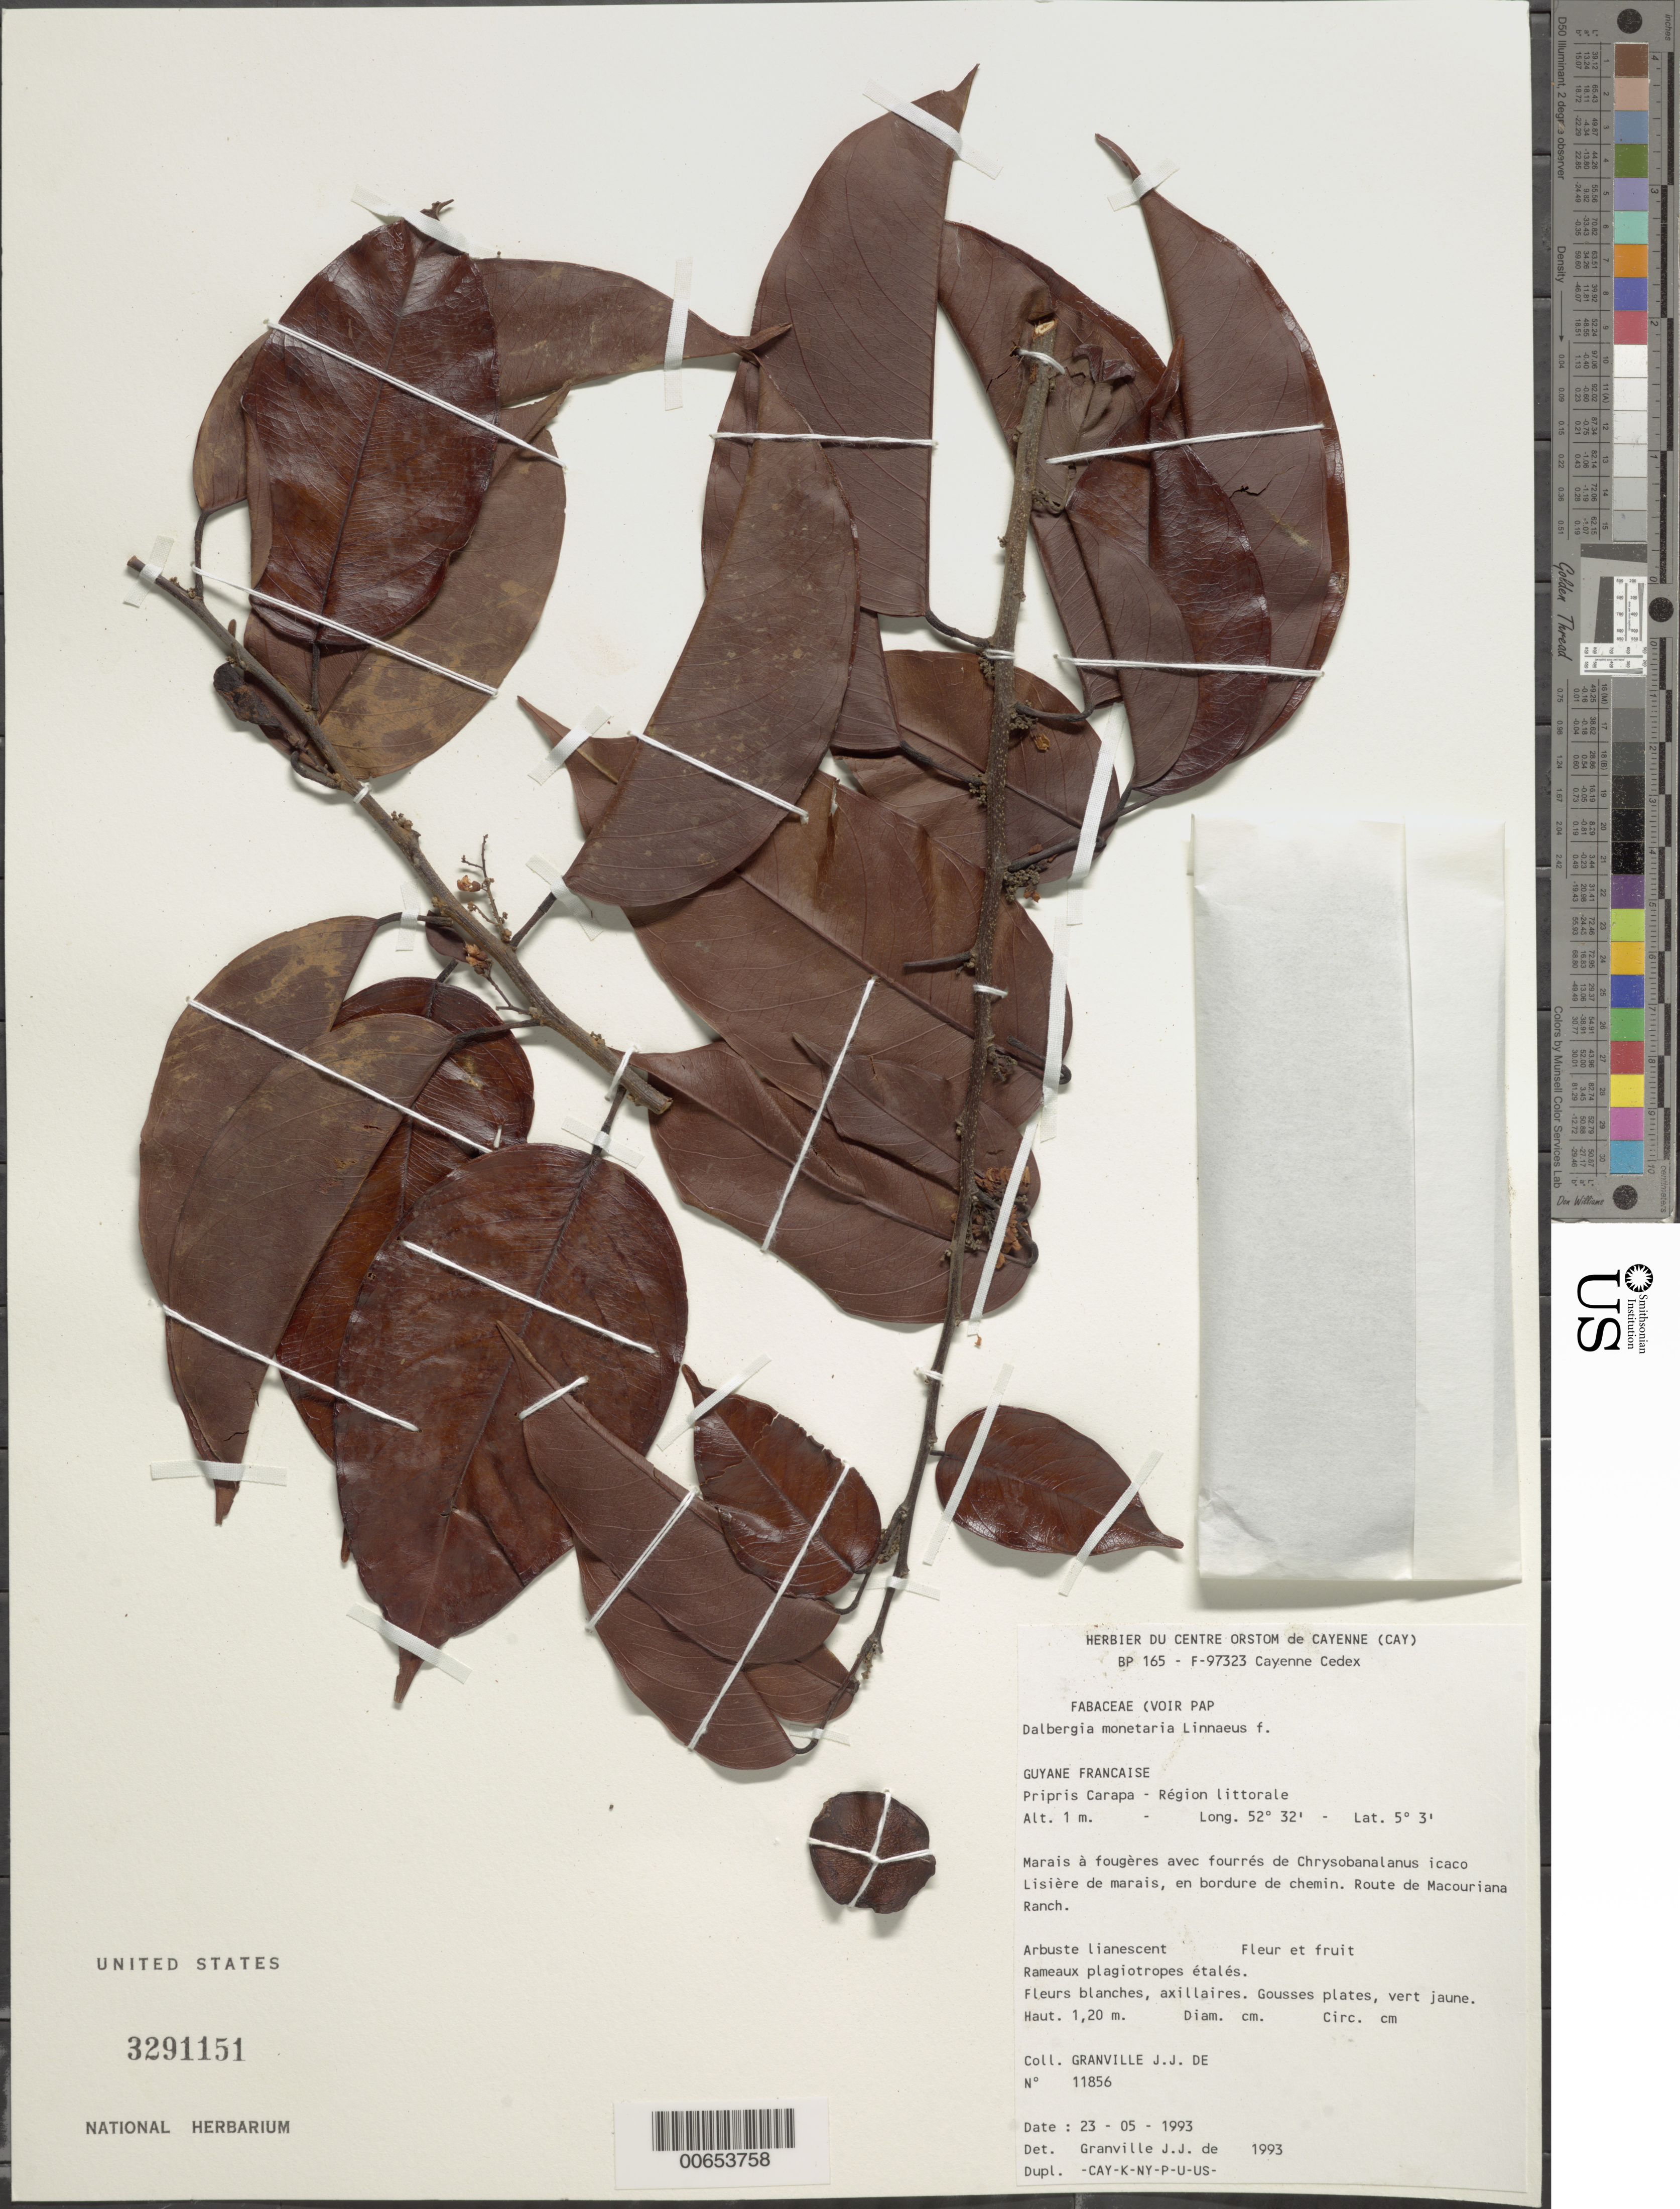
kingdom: Plantae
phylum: Tracheophyta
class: Magnoliopsida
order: Fabales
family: Fabaceae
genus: Dalbergia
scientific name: Dalbergia monetaria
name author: L. f.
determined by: Granville, J. J. de, (CAY), Institut de Recherche pour le Developpement (IRD) (FRENCH GUIANA)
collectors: J.-J. de Granville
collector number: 11856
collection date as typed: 23-May-93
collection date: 1993-05-23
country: French Guiana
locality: Pripris Carapa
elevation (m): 1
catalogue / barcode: US 3291151